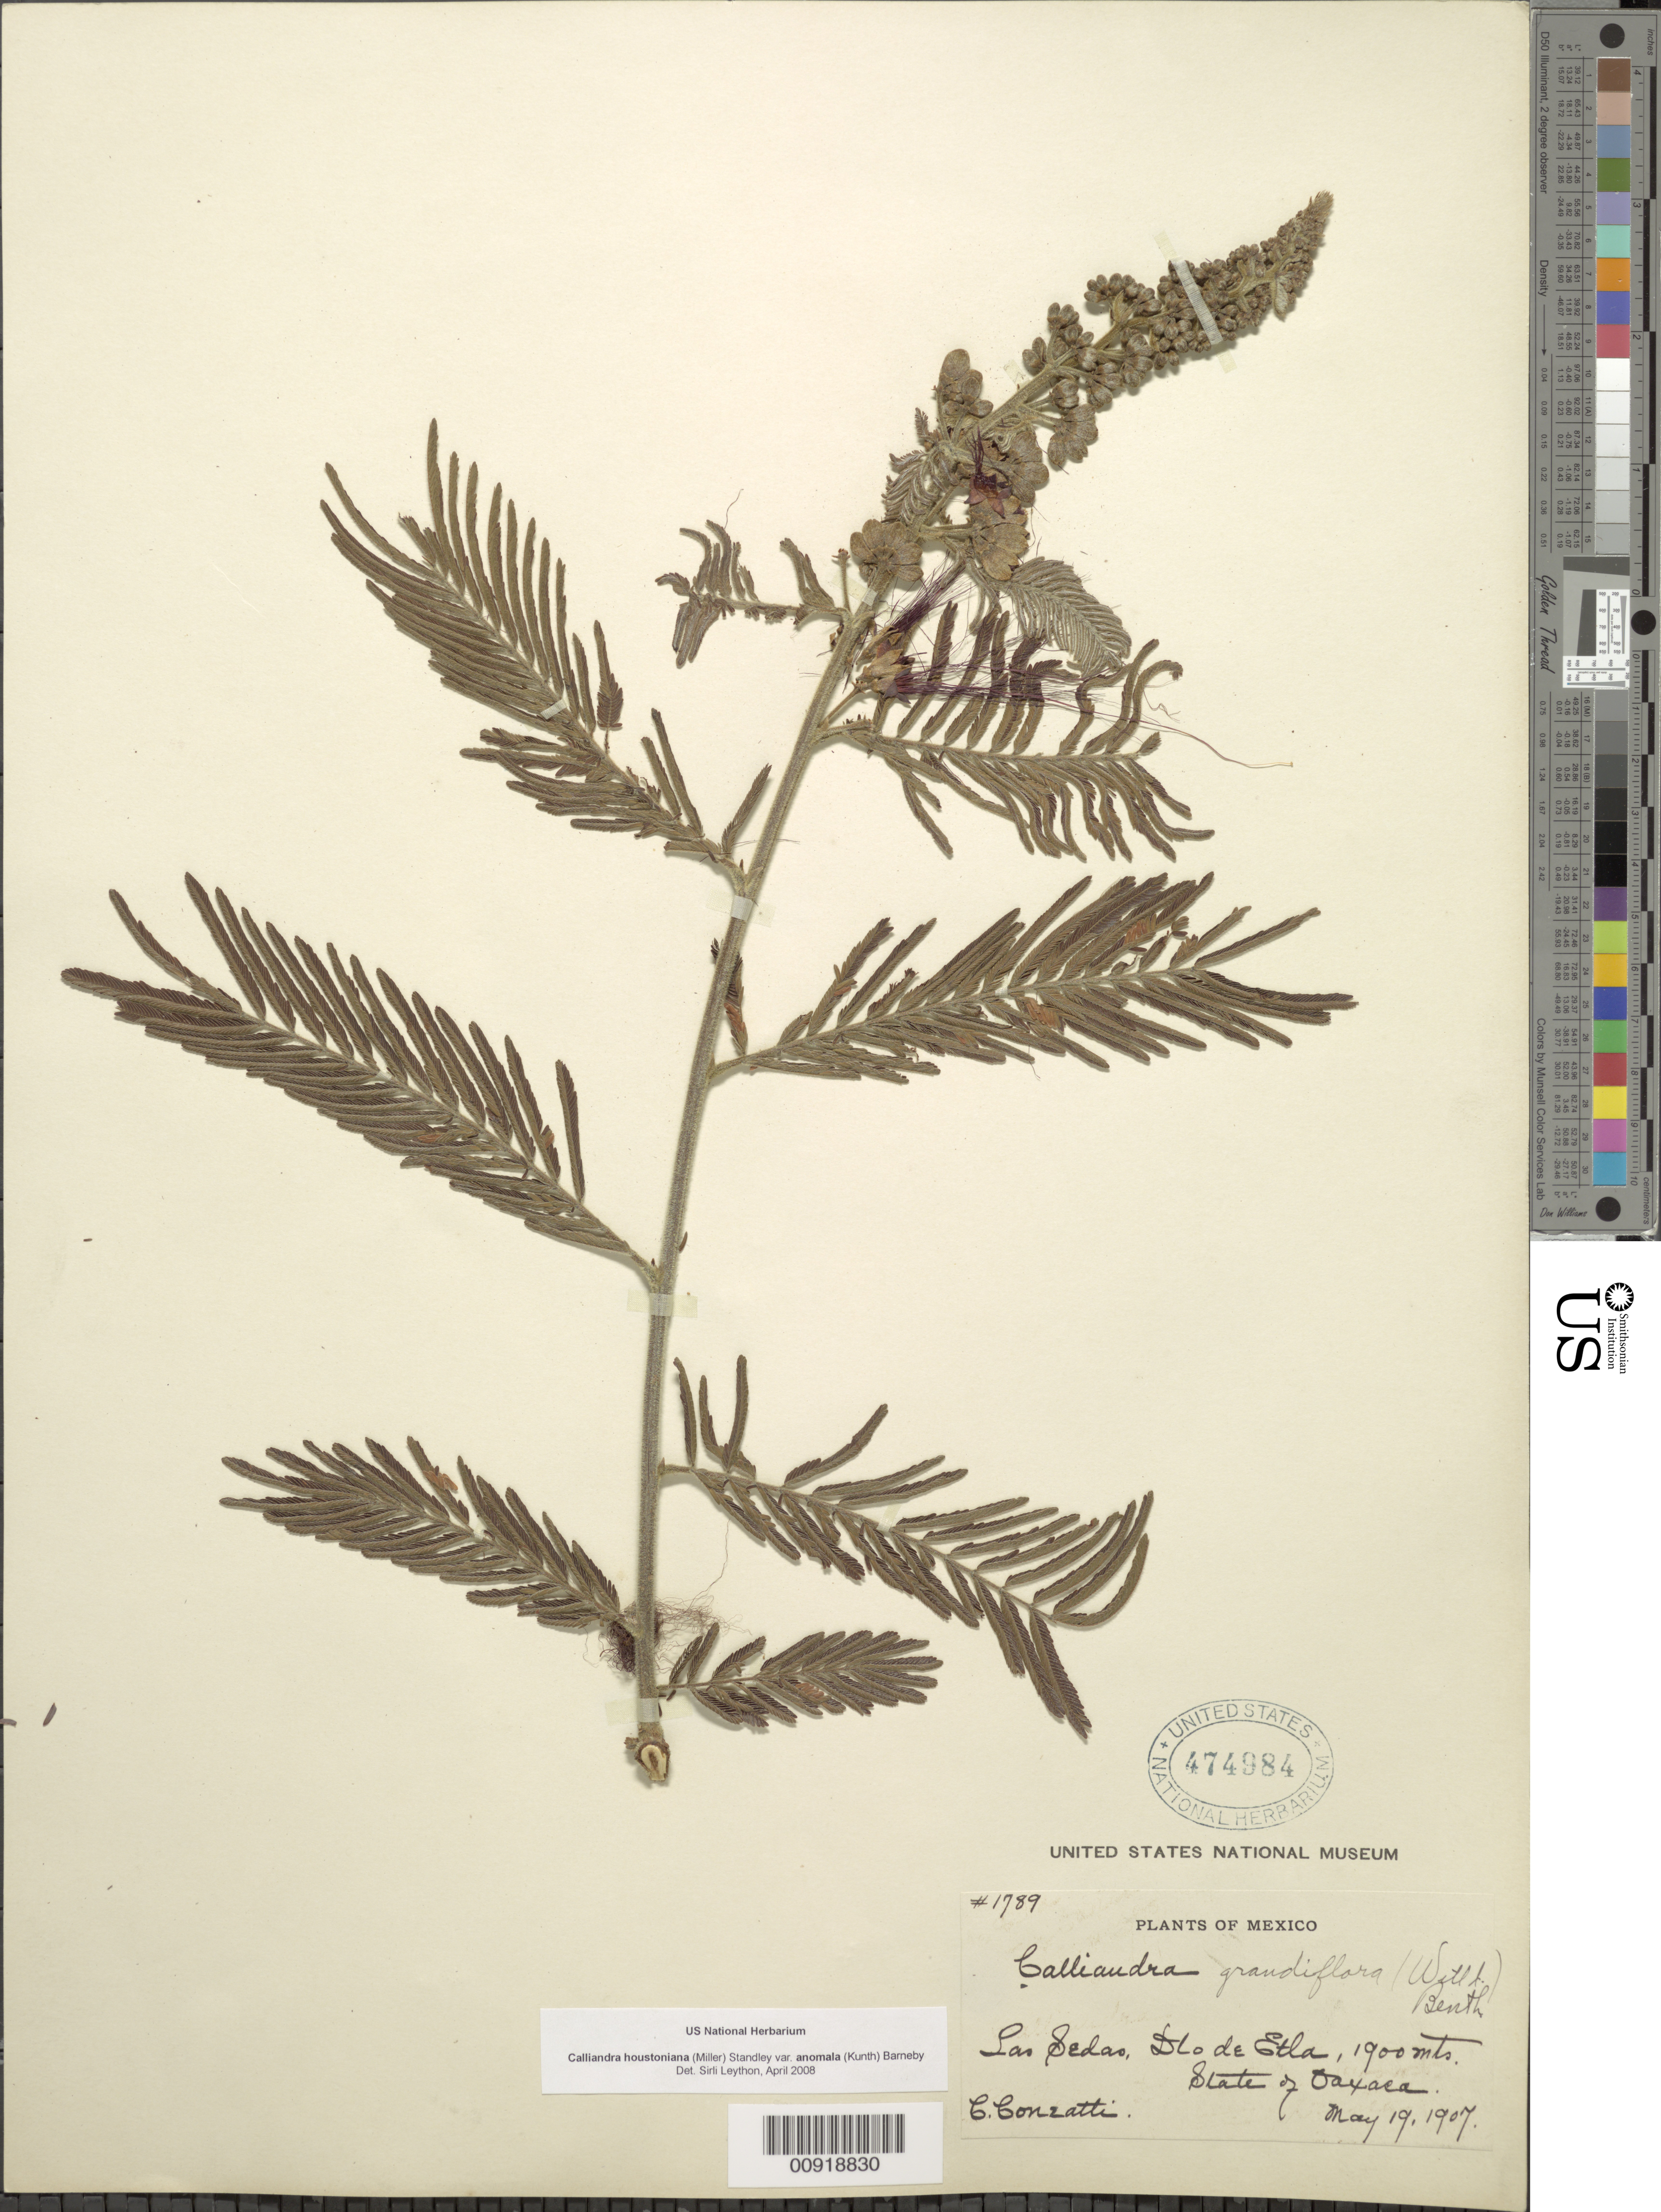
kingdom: Plantae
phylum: Tracheophyta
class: Magnoliopsida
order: Fabales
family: Fabaceae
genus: Calliandra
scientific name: Calliandra houstoniana var. anomala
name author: (Kunth) Barneby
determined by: Leython, S.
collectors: C. Conzatti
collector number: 1789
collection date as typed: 19 May 1907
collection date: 1907-05-19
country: Mexico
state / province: Oaxaca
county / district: Etla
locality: Las Sedas, Dto. de Etla, State of Oaxaca.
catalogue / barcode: US 474984